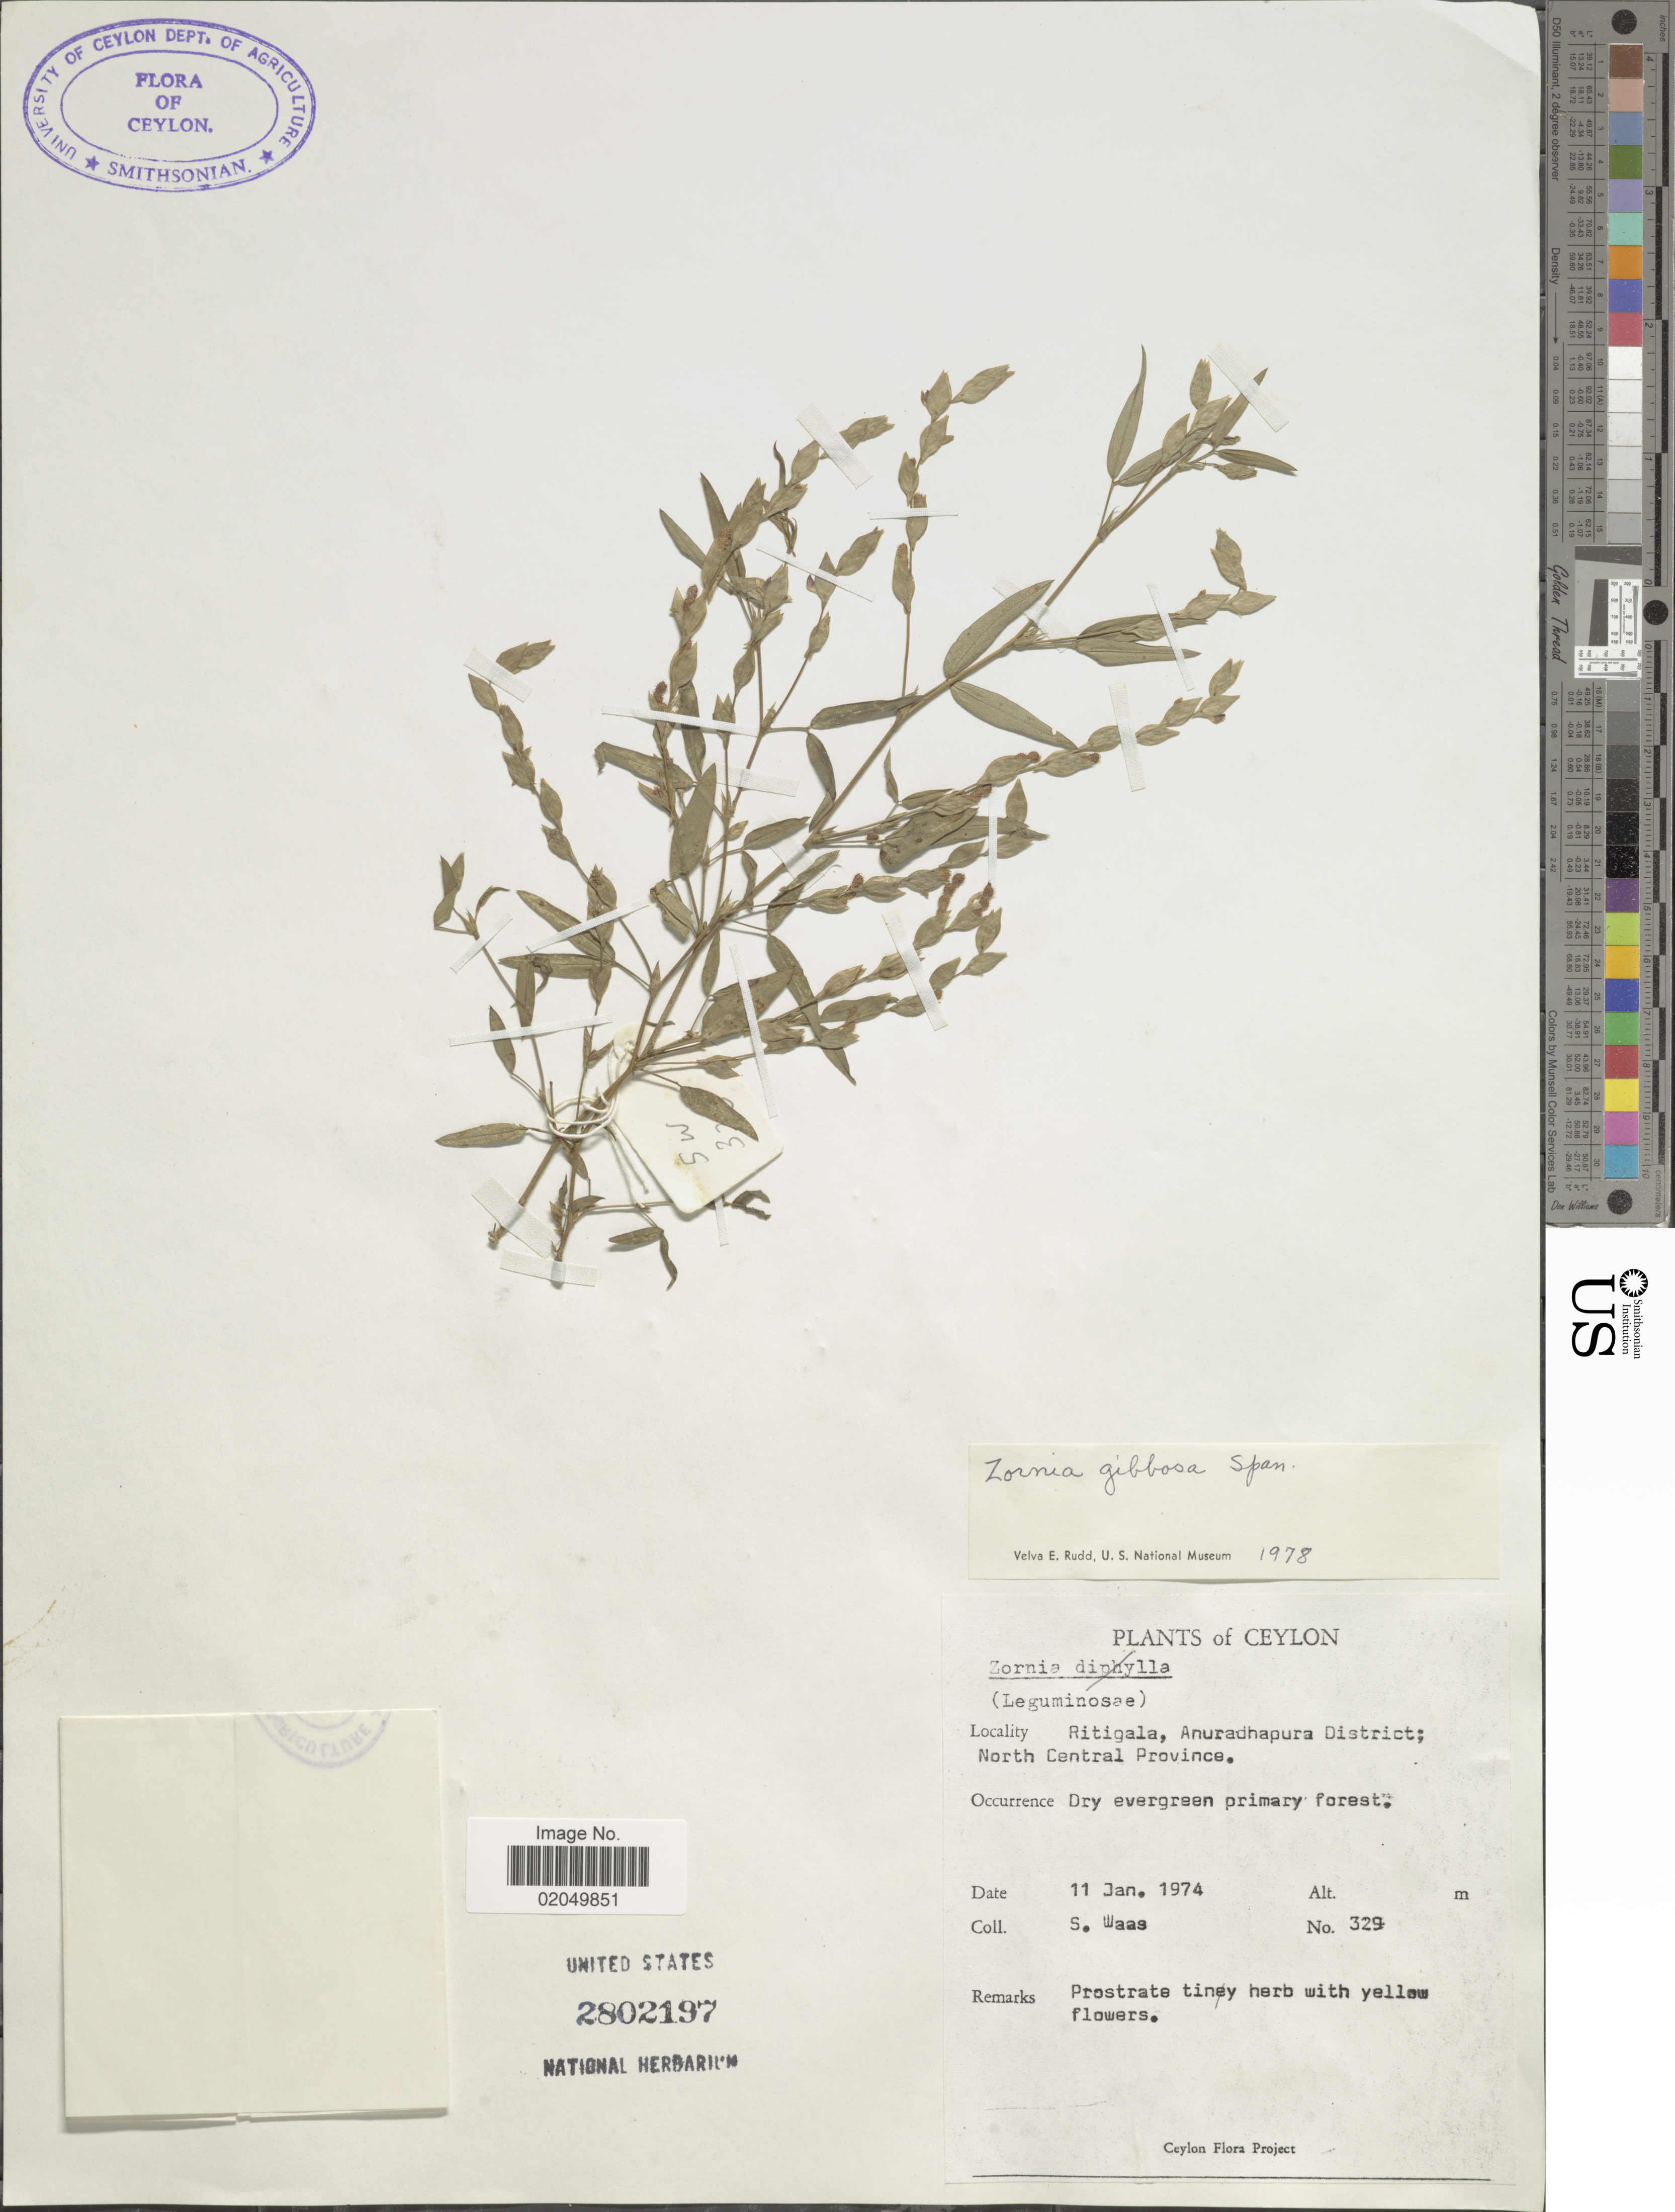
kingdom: Plantae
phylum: Tracheophyta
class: Magnoliopsida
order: Fabales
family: Fabaceae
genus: Zornia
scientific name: Zornia gibbosa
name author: Spanoghe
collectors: S. Waas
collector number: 329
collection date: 1974-01-11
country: Sri Lanka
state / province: North Central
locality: Ceylon, Ritigala, Anuradhapura District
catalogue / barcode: US 2802197